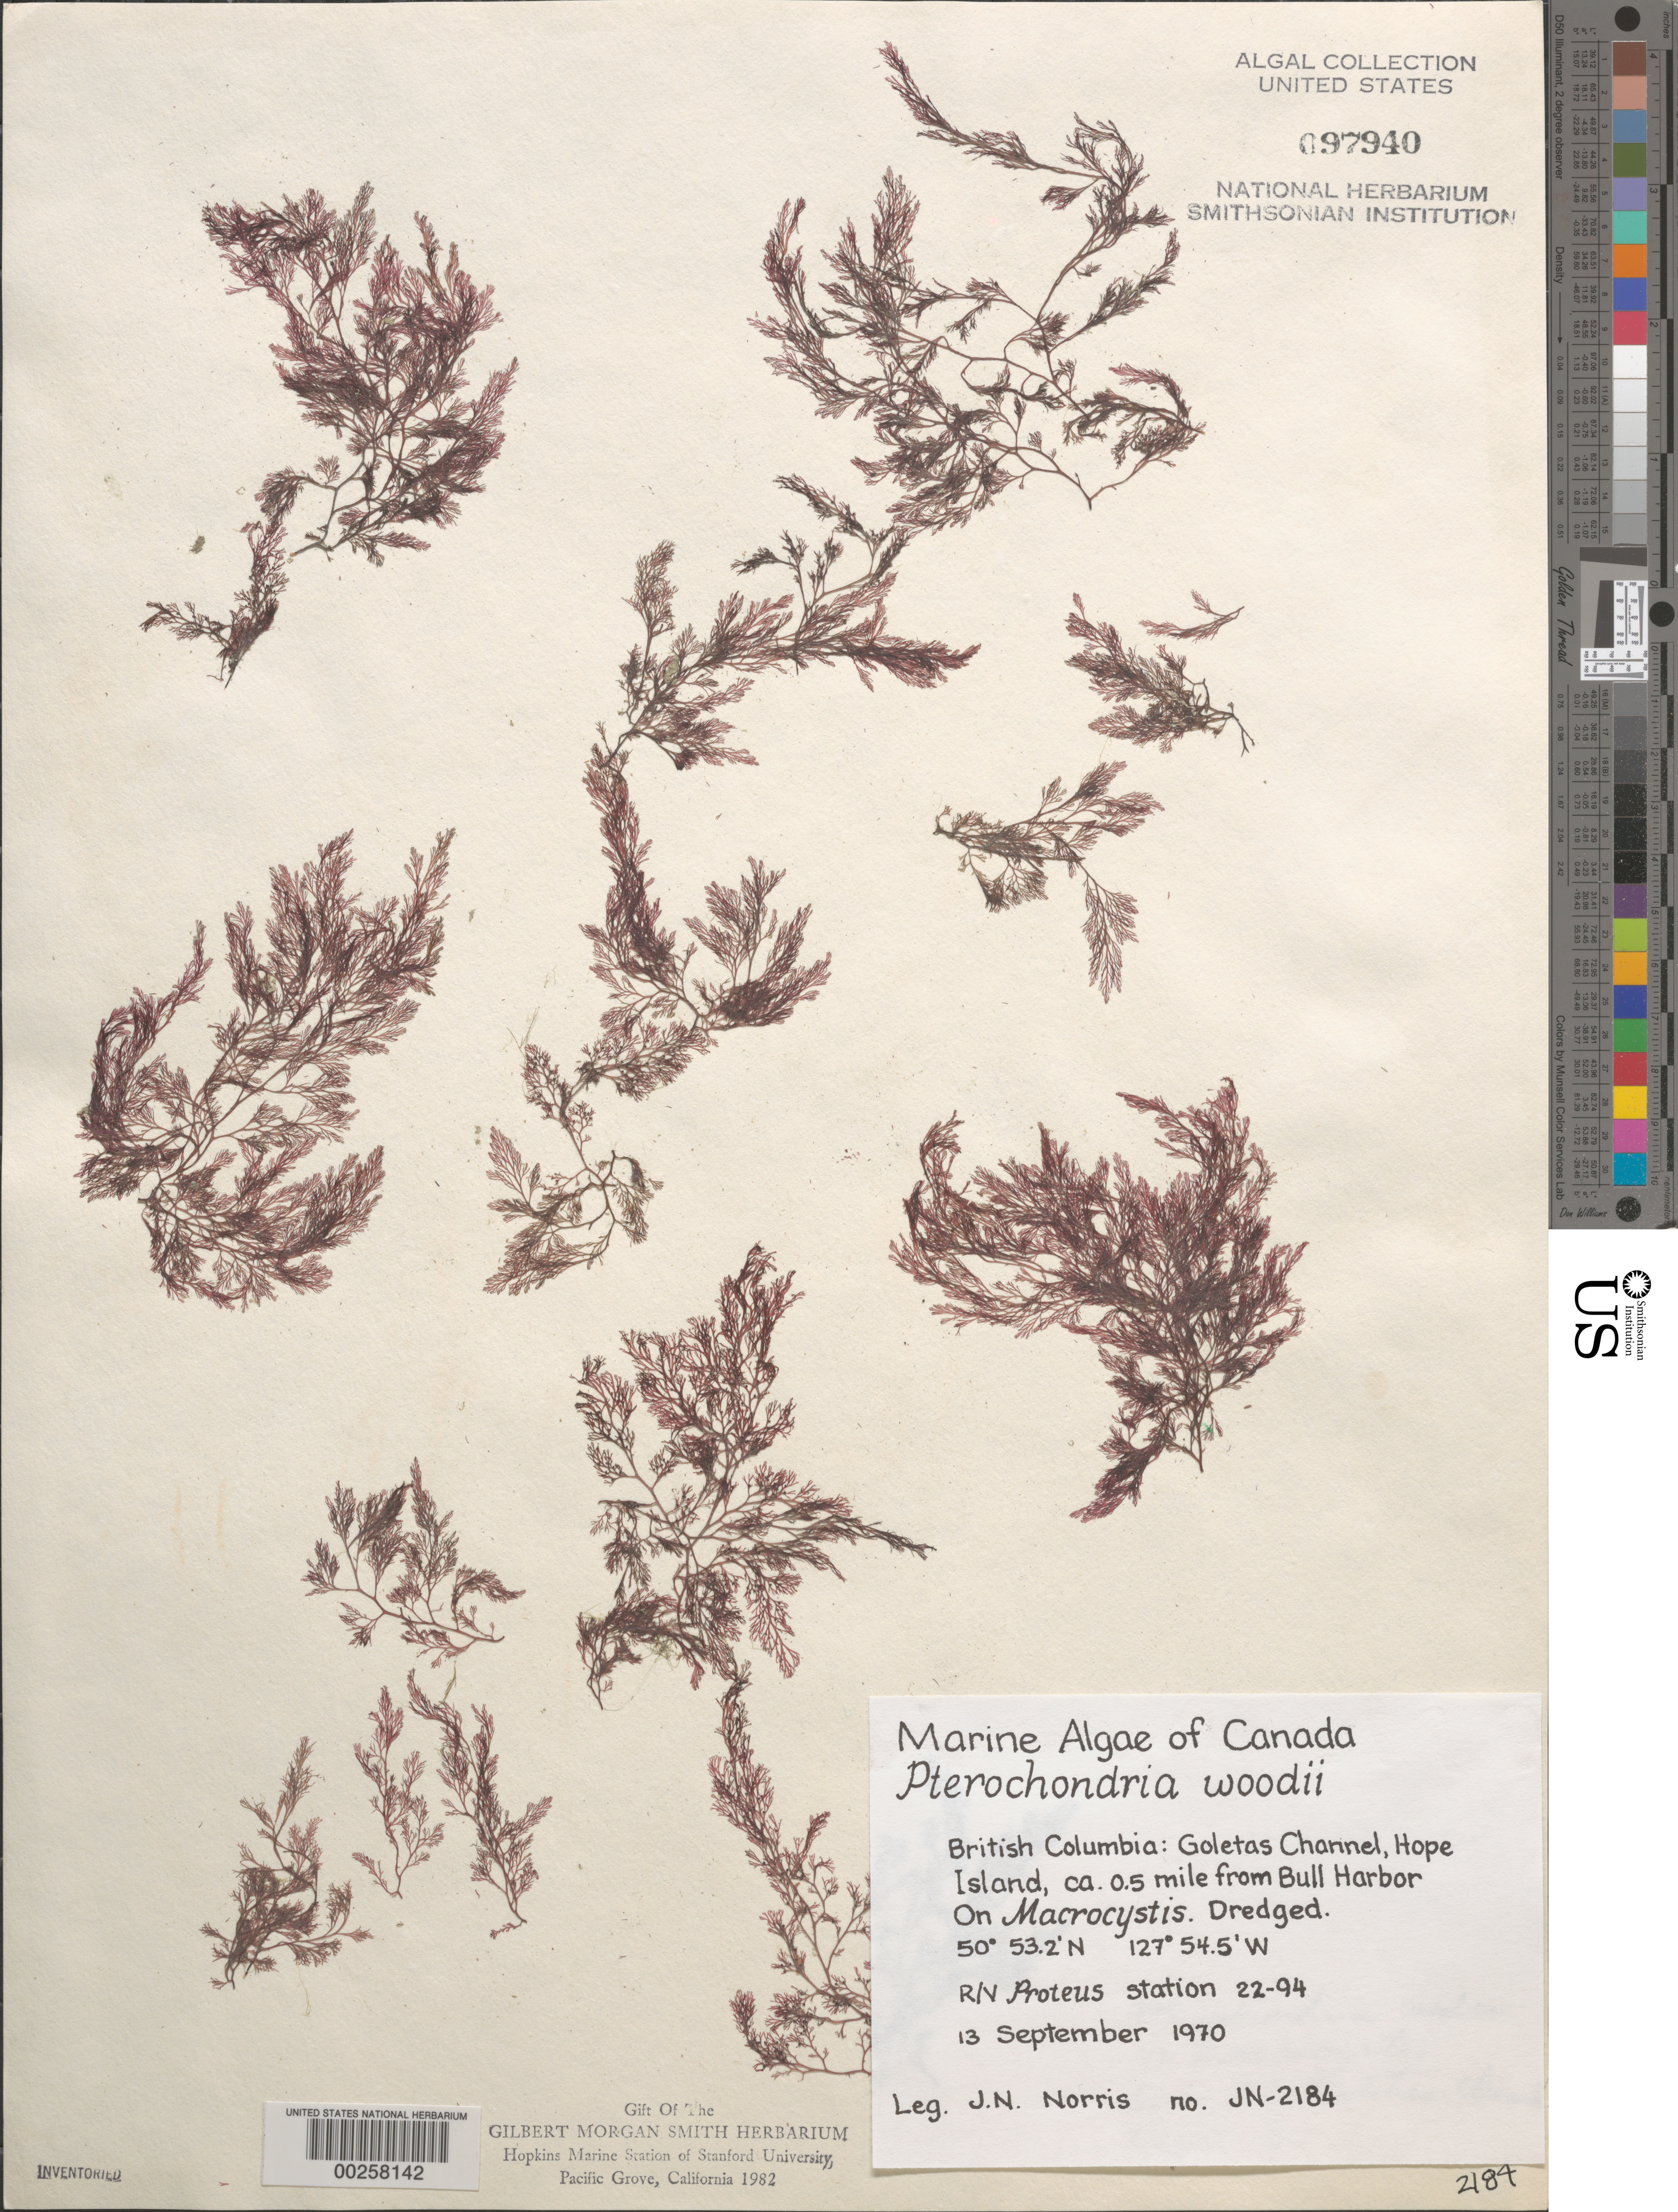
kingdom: Plantae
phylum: Rhodophyta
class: Florideophyceae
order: Ceramiales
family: Rhodomelaceae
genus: Pterochondria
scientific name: Pterochondria woodii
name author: (Harv.) Hollenb.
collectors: J. N. Norris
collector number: JN-2184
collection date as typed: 13 Sep 1970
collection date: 1970-09-13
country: Canada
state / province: British Columbia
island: Hope Island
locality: Goletas Channel, ca. 0.5 mile from Bull Harbor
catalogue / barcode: US 97940